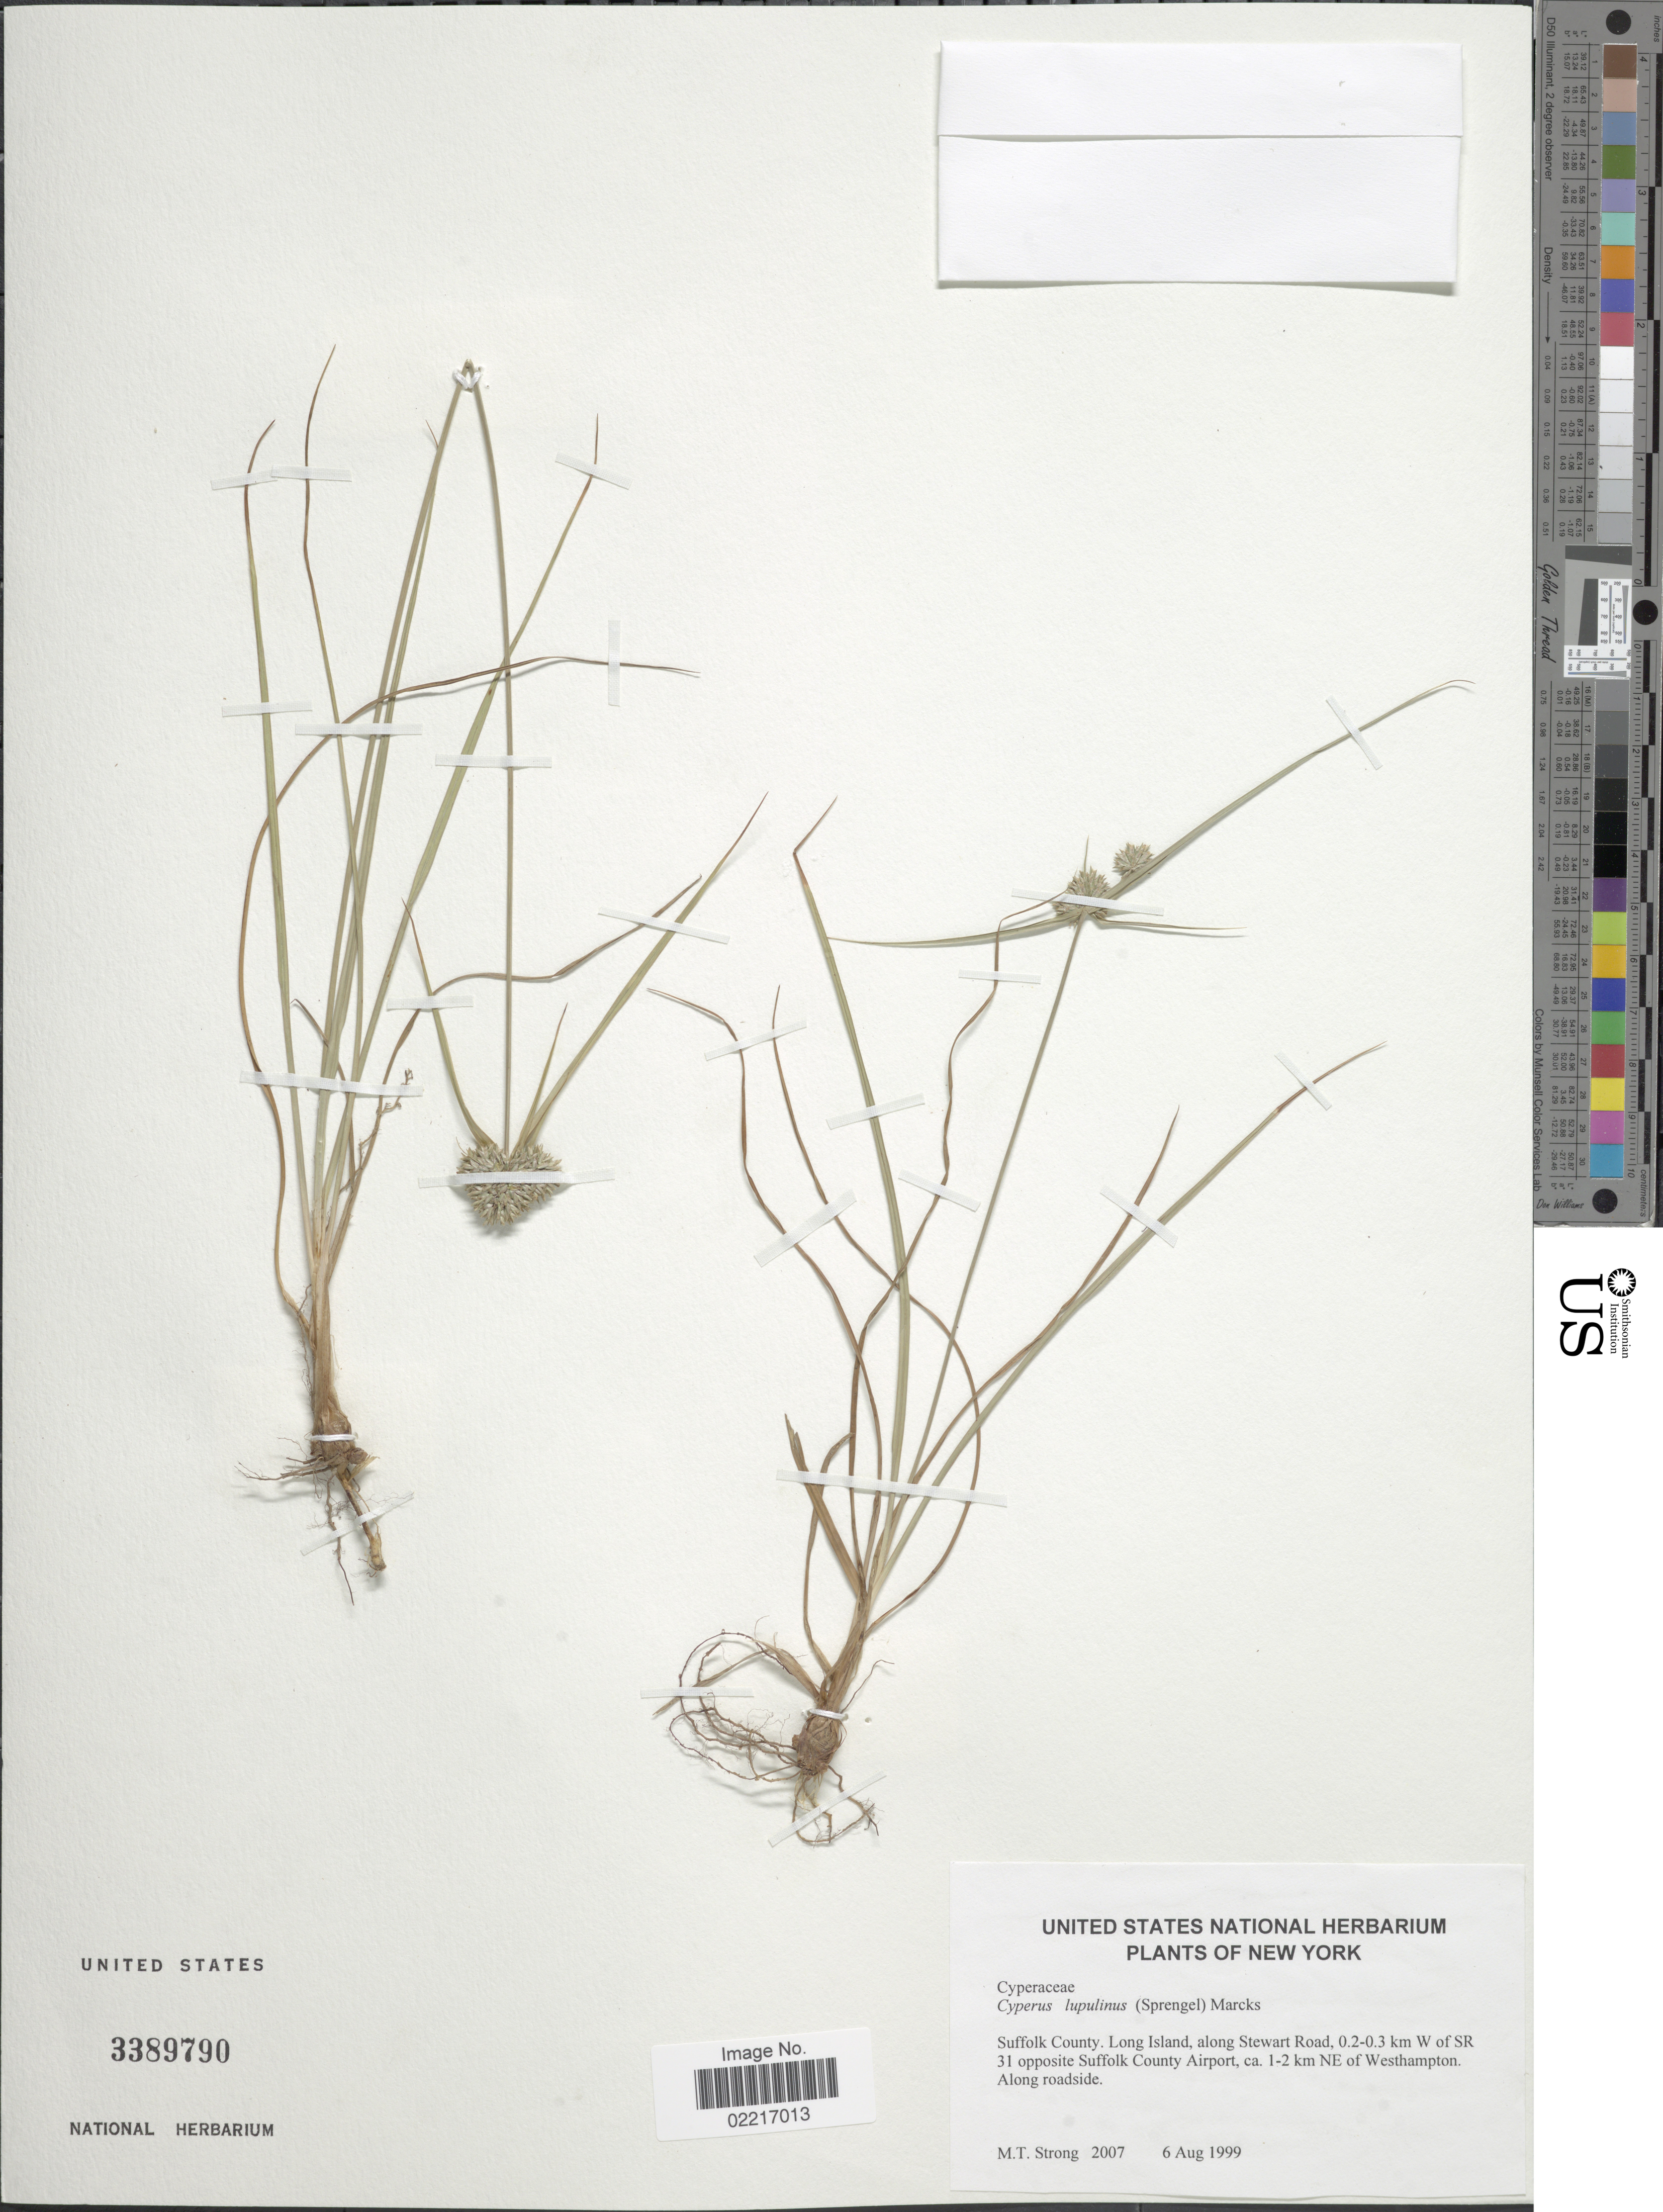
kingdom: Plantae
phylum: Tracheophyta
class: Liliopsida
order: Poales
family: Cyperaceae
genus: Cyperus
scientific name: Cyperus lupulinus subsp. macilentus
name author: (Fernald) Marcks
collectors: M. T. Strong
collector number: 2007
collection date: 1999-08-06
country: United States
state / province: New York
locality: Suffolk County, Long Island, along Steward Road, 0.2-0.3 km of SR 31 opposite Suffolk County Airport, ca. 1-2 km NE of Westhampton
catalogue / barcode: US 3389790